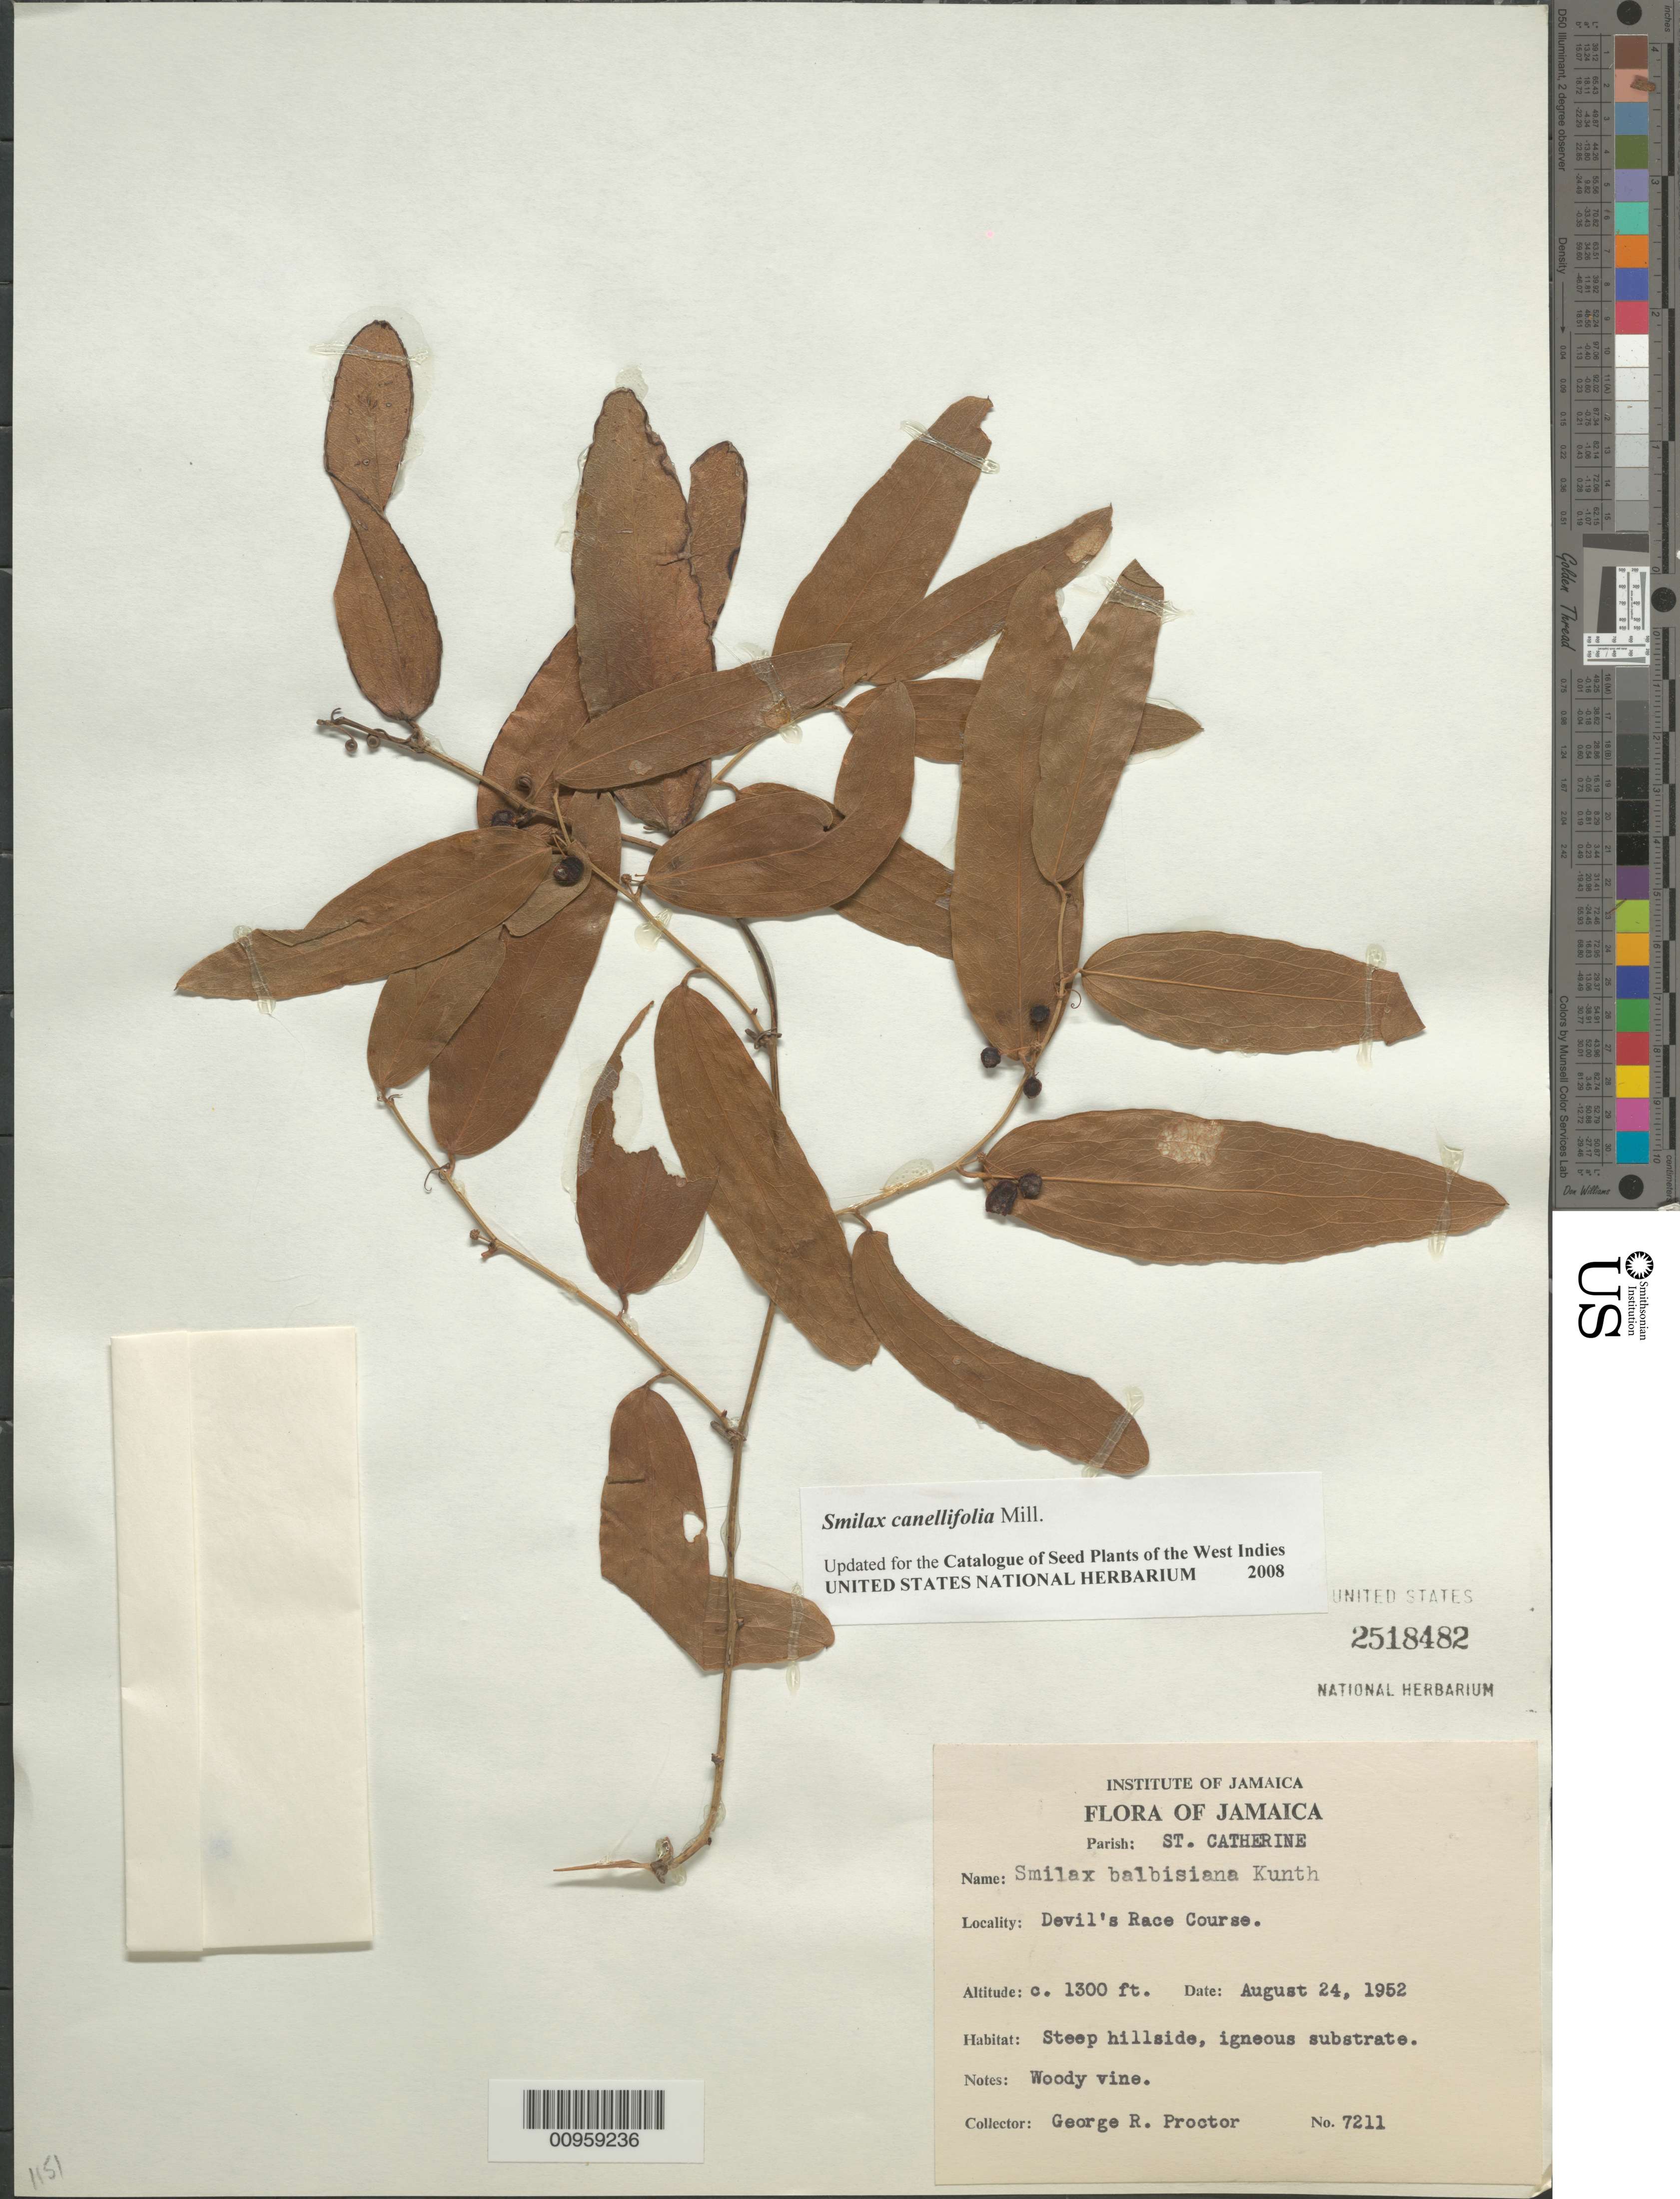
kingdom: Plantae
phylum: Tracheophyta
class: Liliopsida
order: Liliales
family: Smilacaceae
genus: Smilax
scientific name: Smilax canellifolia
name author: Mill.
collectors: G. R. Proctor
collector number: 7211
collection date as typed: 24 Aug 1952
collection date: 1952-08-24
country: Jamaica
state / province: Saint Catherine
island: Jamaica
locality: Devil's Race Course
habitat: Steep hillside, igneous substrate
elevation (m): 396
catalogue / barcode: US 2518482